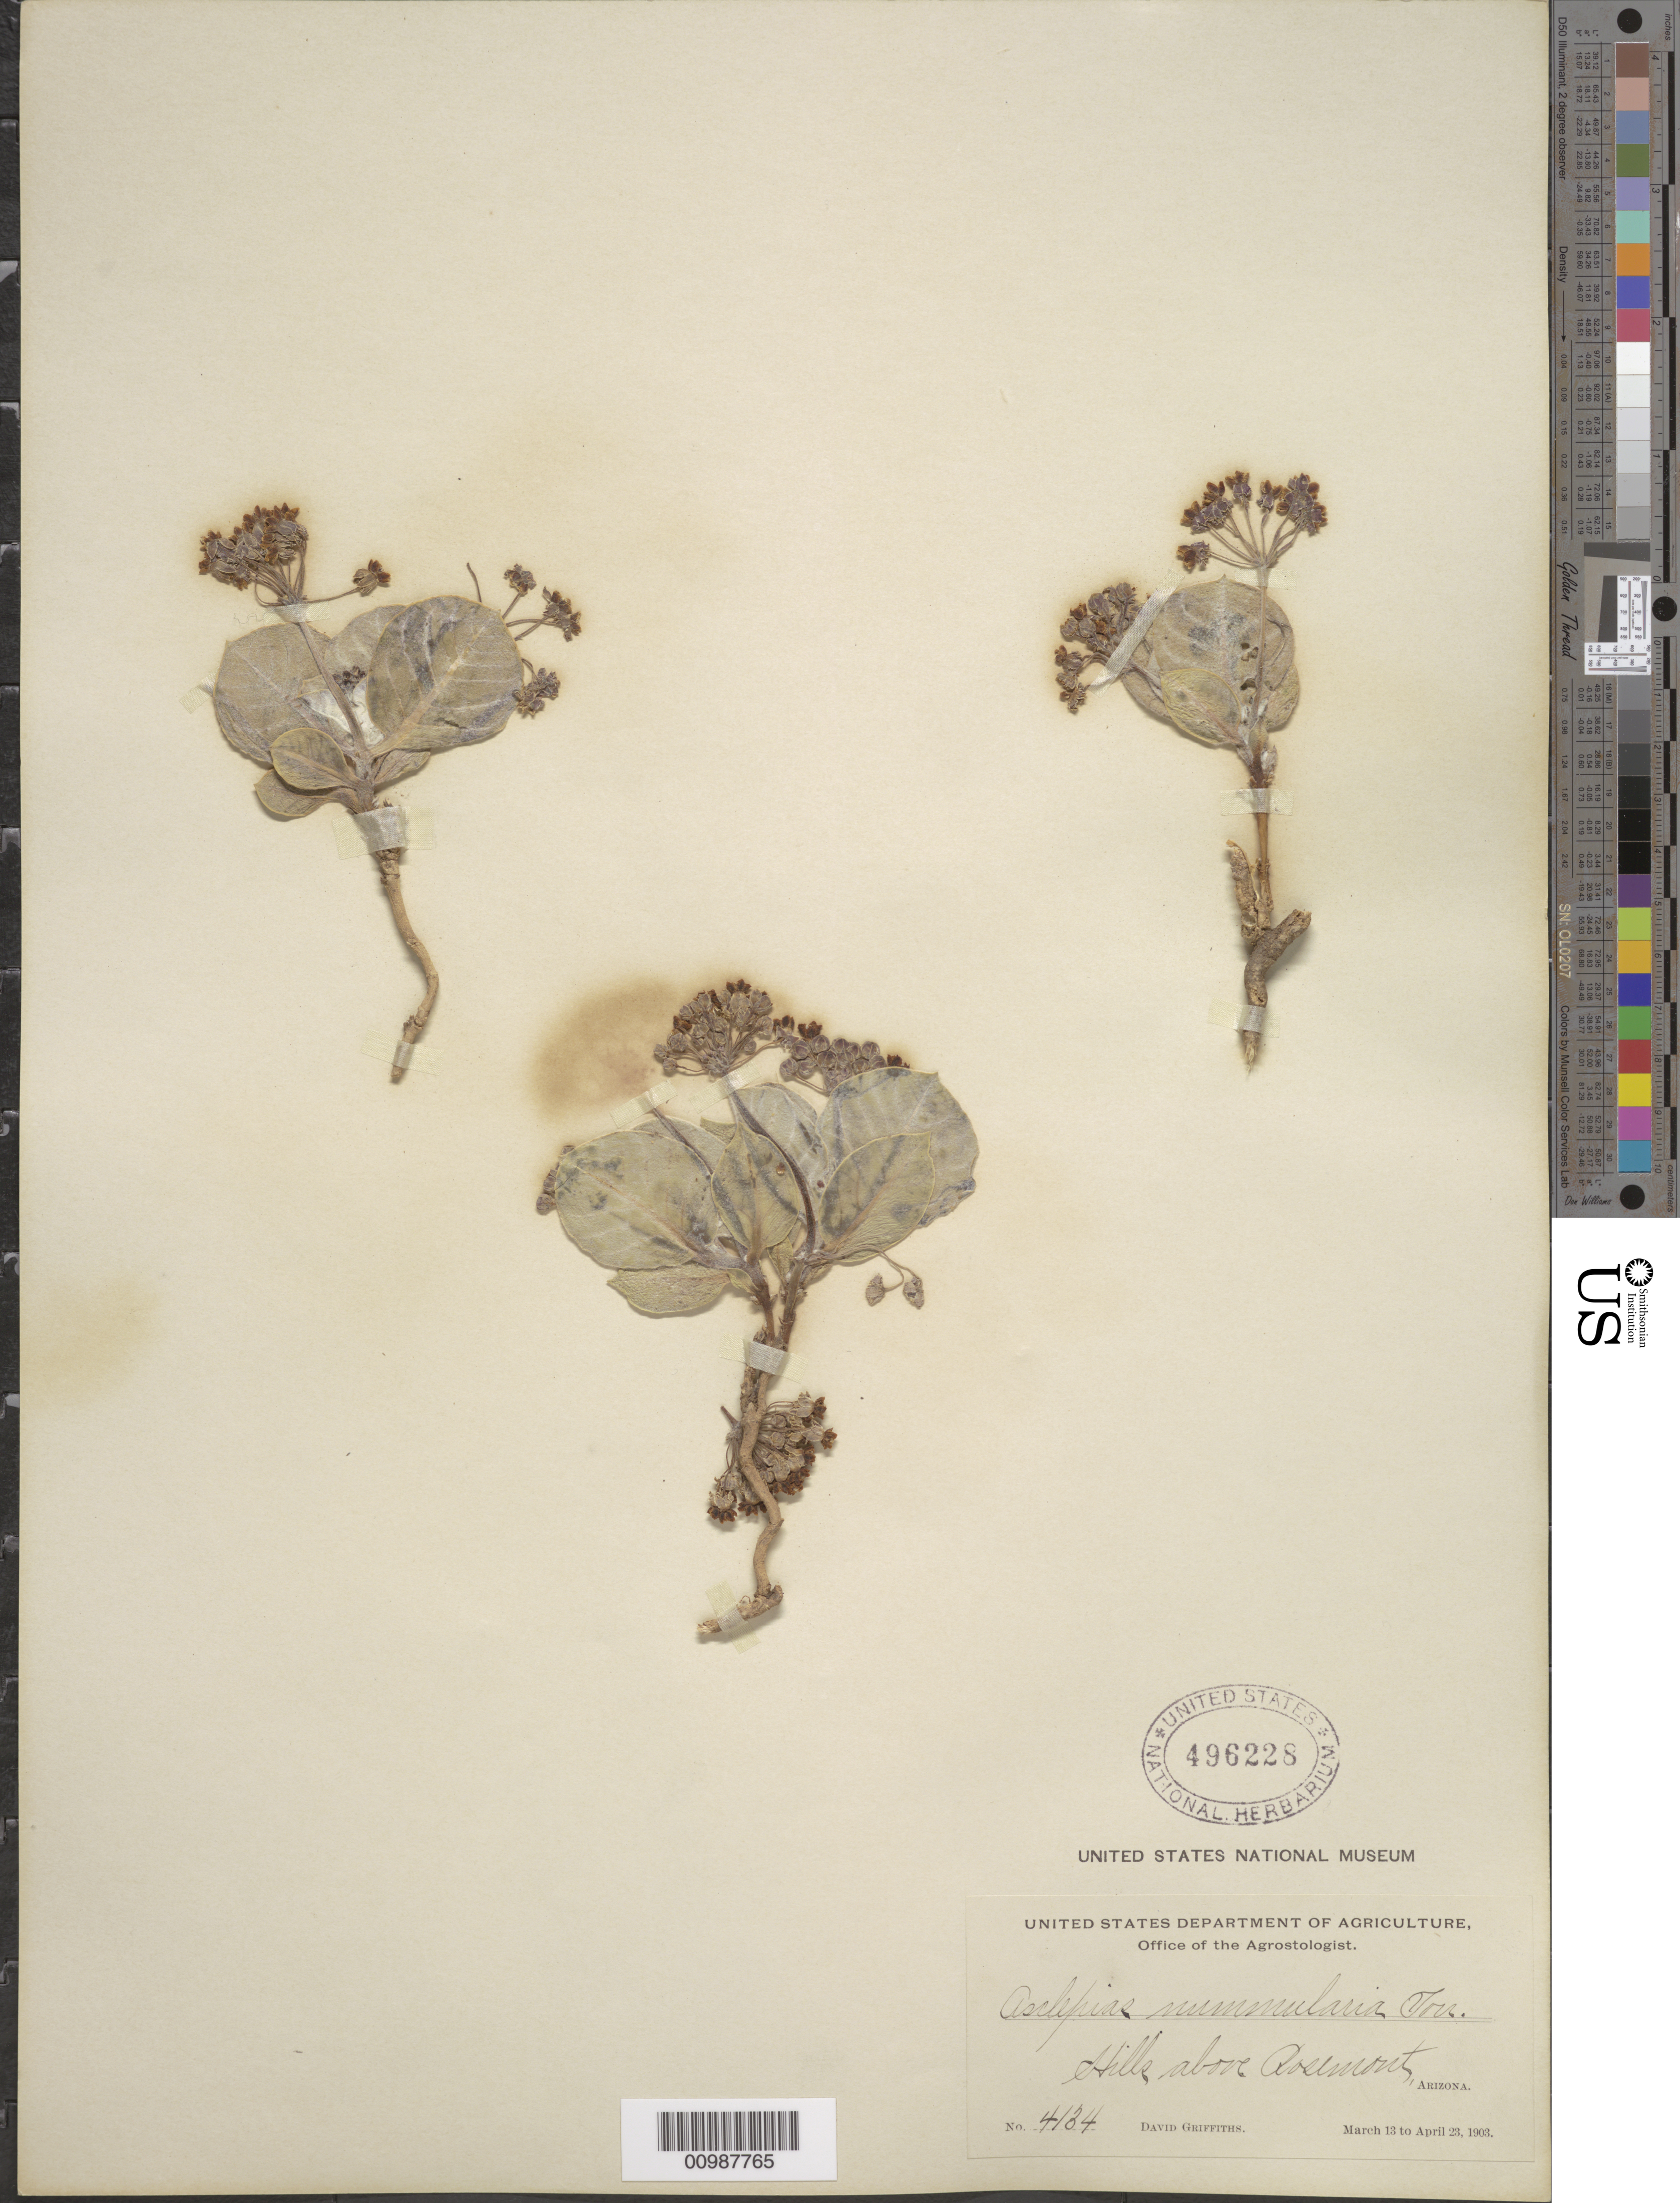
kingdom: Plantae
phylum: Tracheophyta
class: Magnoliopsida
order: Gentianales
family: Apocynaceae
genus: Asclepias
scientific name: Asclepias nummularia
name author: Torr.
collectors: D. Griffiths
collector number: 4134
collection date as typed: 13 Mar 1903 to 23 Apr 1903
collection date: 1903-03-13/1903-04-23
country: United States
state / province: Arizona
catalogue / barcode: US 496228